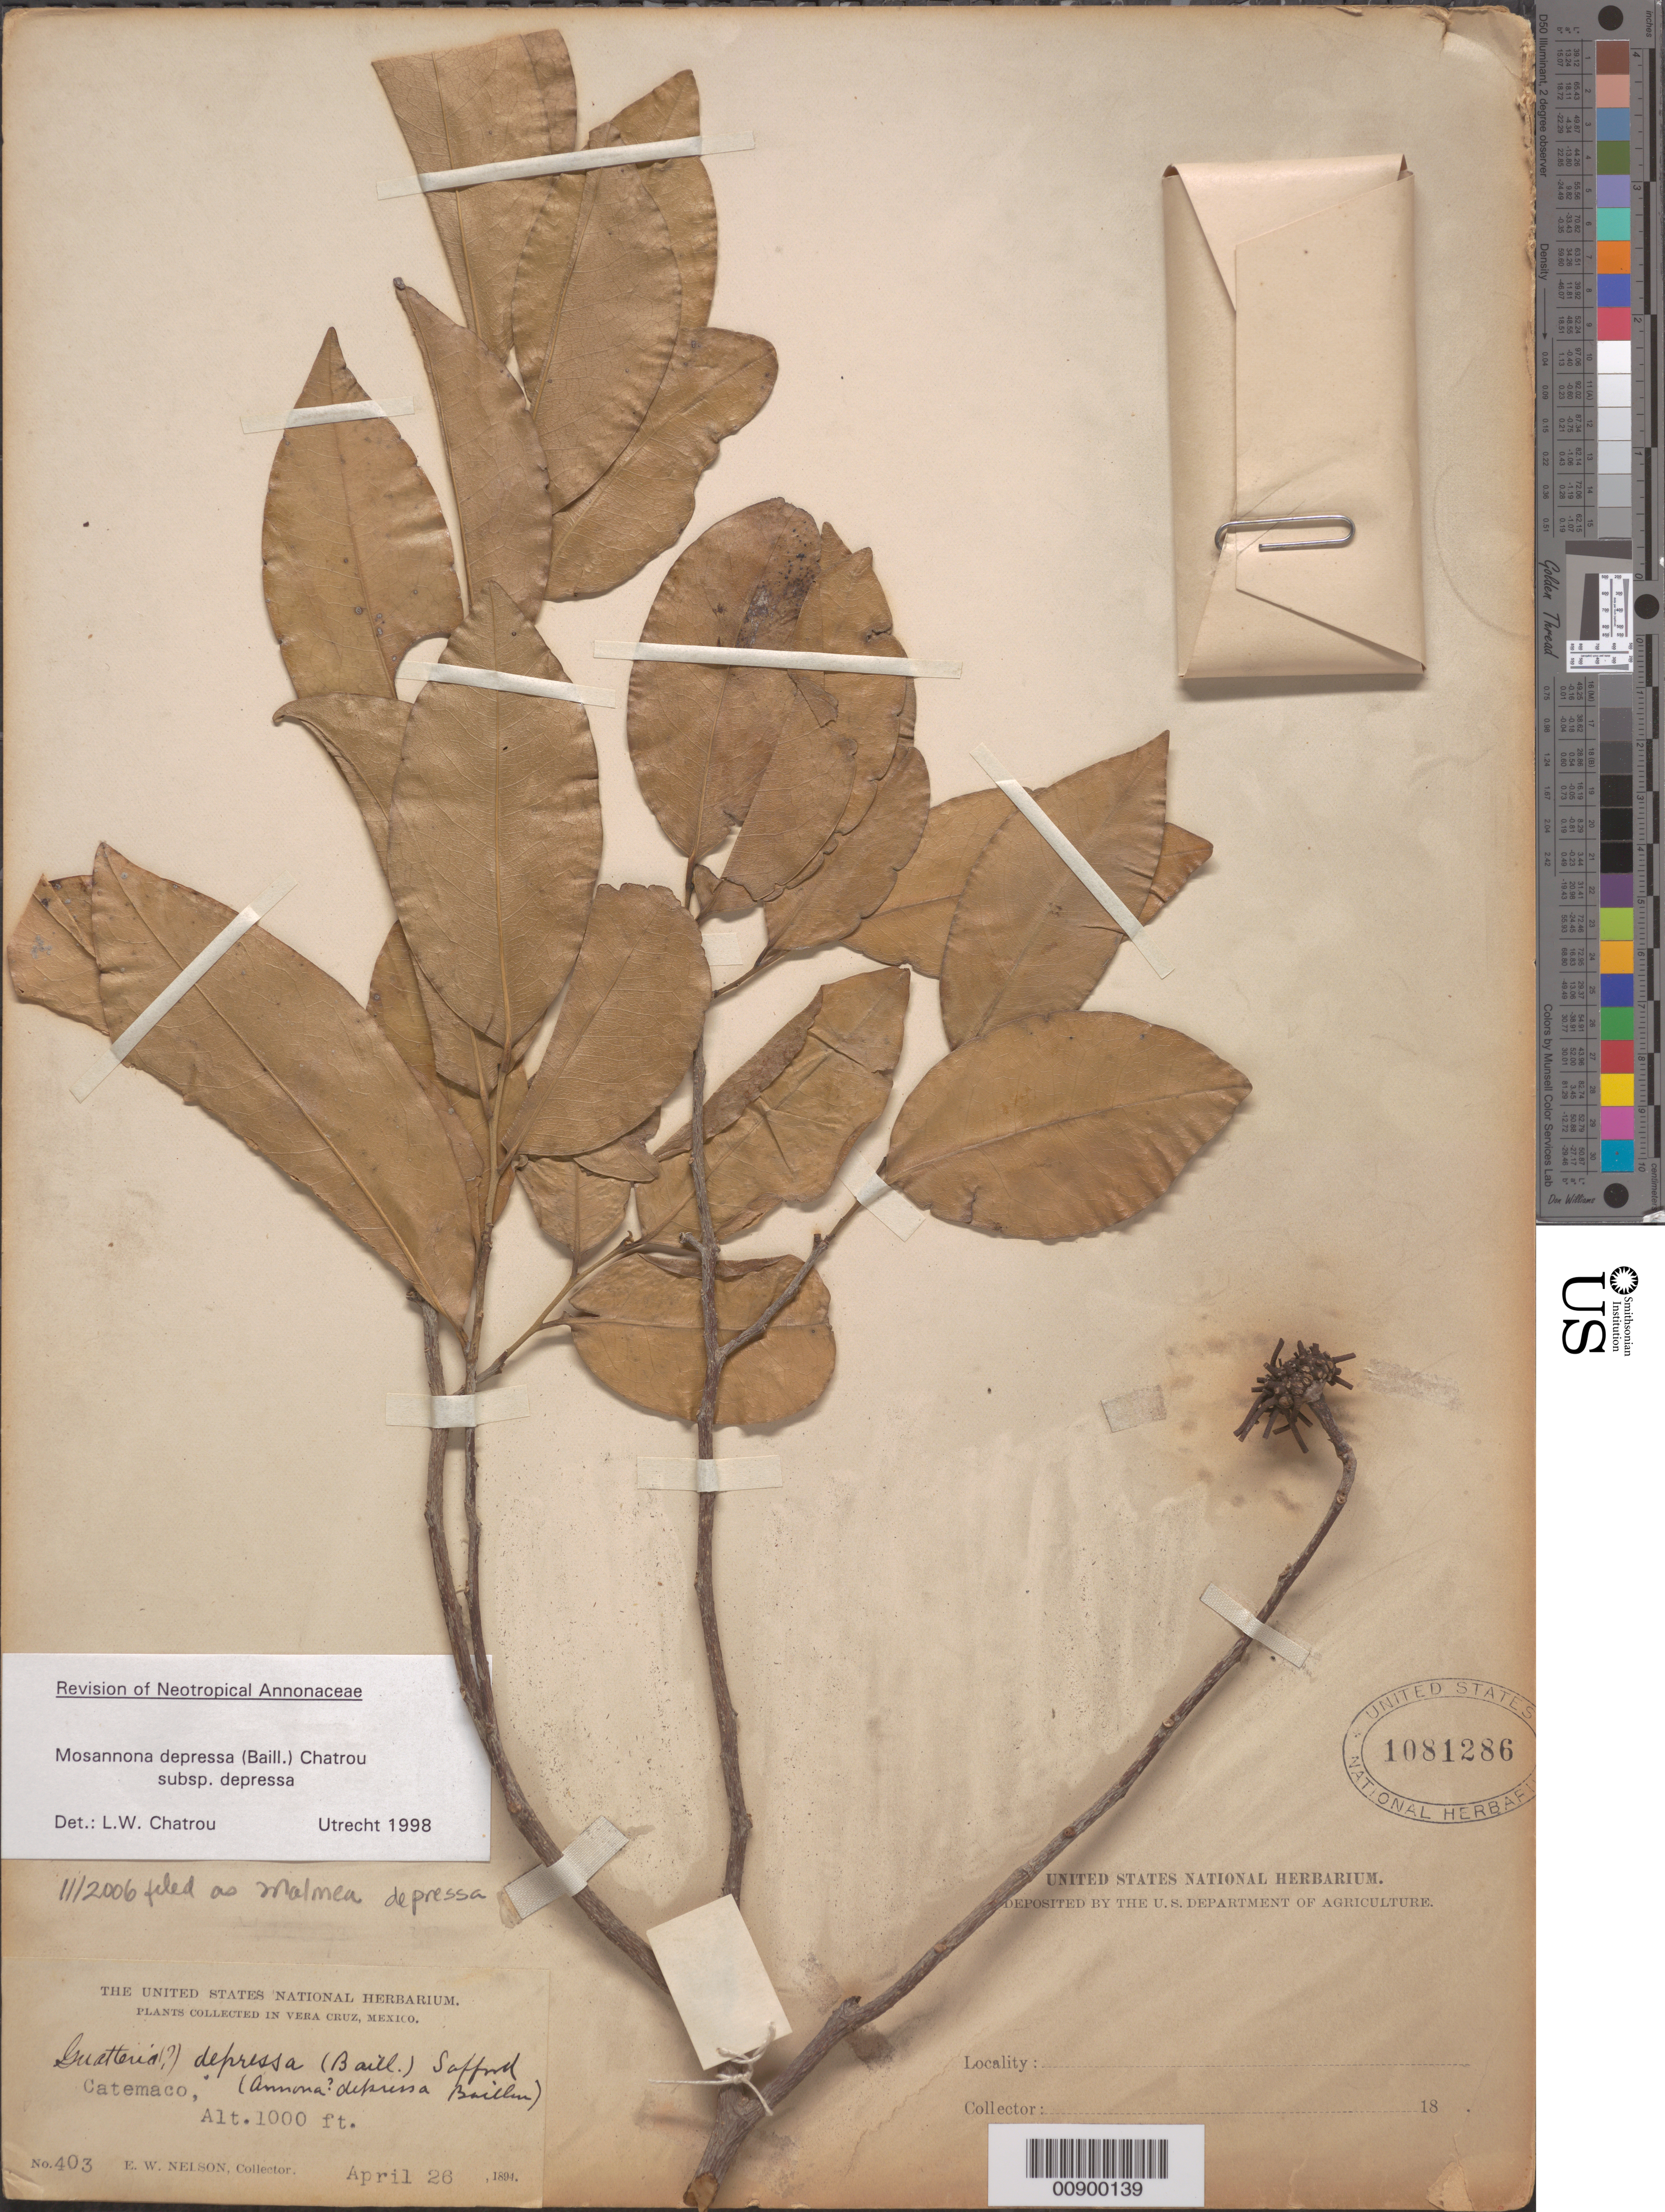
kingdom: Plantae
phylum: Tracheophyta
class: Magnoliopsida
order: Magnoliales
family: Annonaceae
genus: Malmea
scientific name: Malmea depressa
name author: (Baill.) R.E. Fr.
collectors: E. W. Nelson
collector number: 403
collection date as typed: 26 Apr 1894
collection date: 1894-04-26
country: Mexico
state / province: Veracruz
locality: Catemaco, Veracruz.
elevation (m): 305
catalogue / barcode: US 1081286